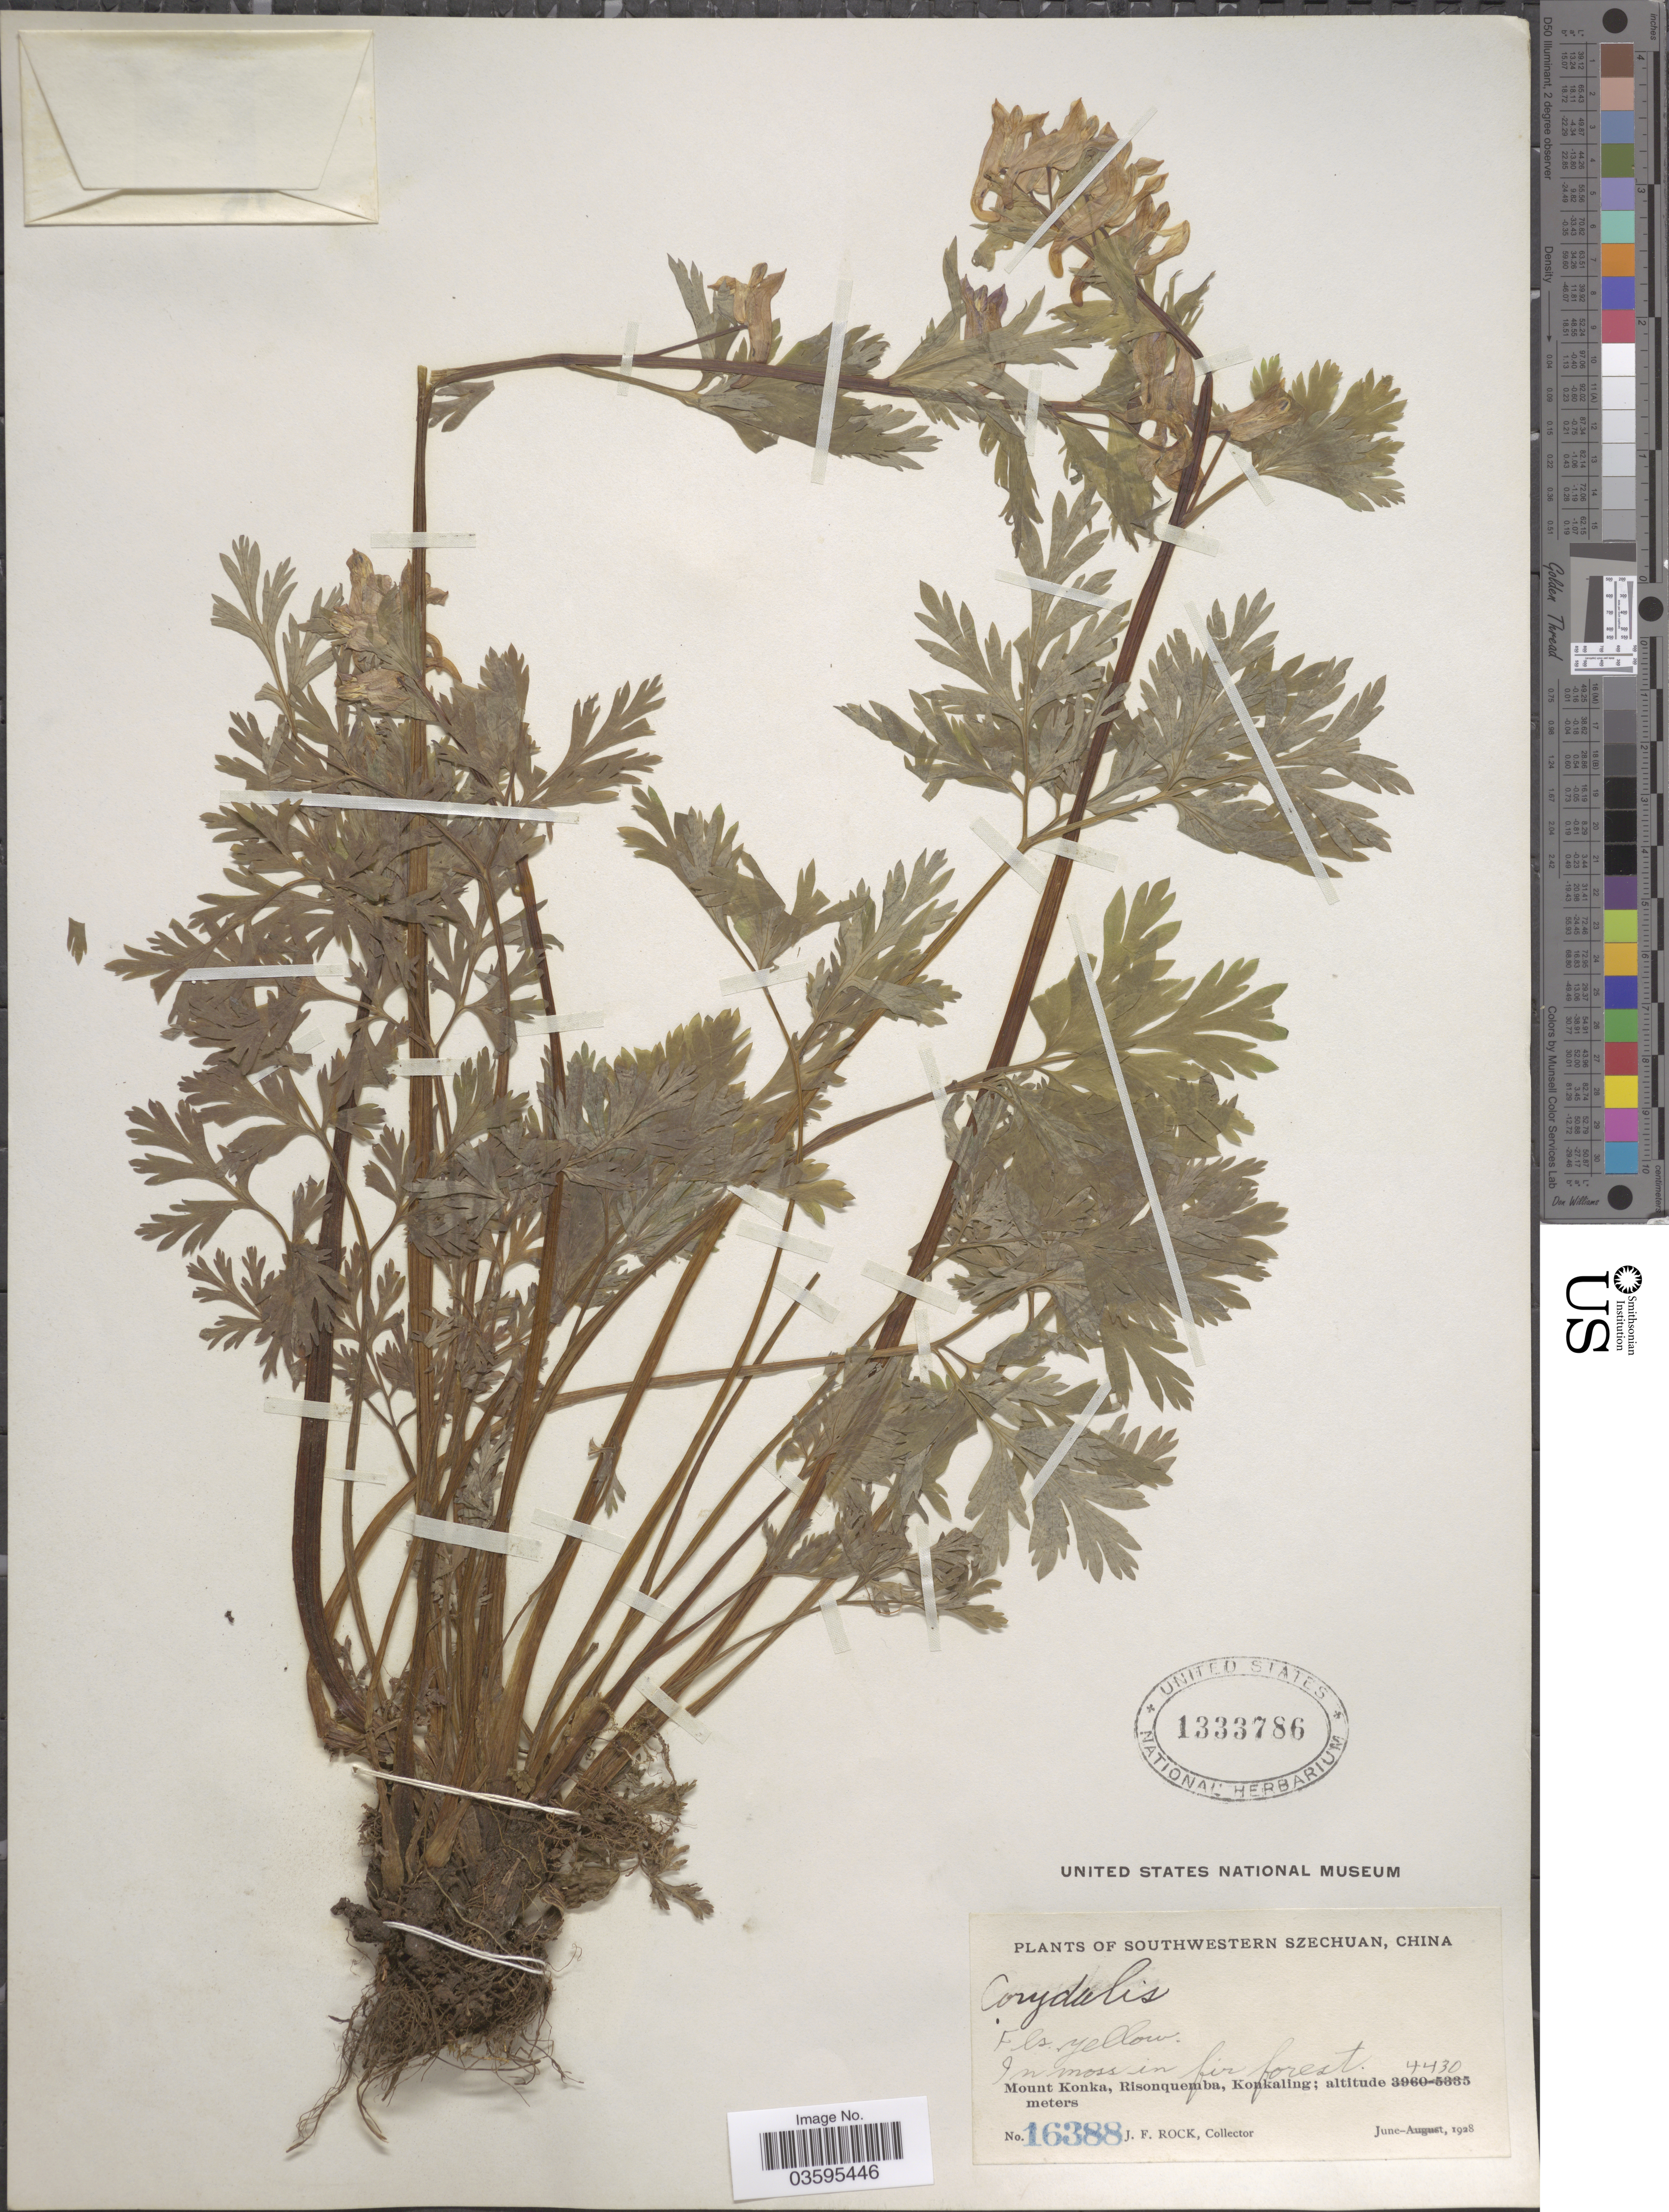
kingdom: Plantae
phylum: Tracheophyta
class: Magnoliopsida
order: Ranunculales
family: Papaveraceae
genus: Corydalis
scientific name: Corydalis sp.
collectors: J. Rock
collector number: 16388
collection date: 1928-06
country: China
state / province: Sichuan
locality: Southwestern Szechuan. Mount Konka, Risonquemba, Konkaling.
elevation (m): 4430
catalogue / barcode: US 1333786